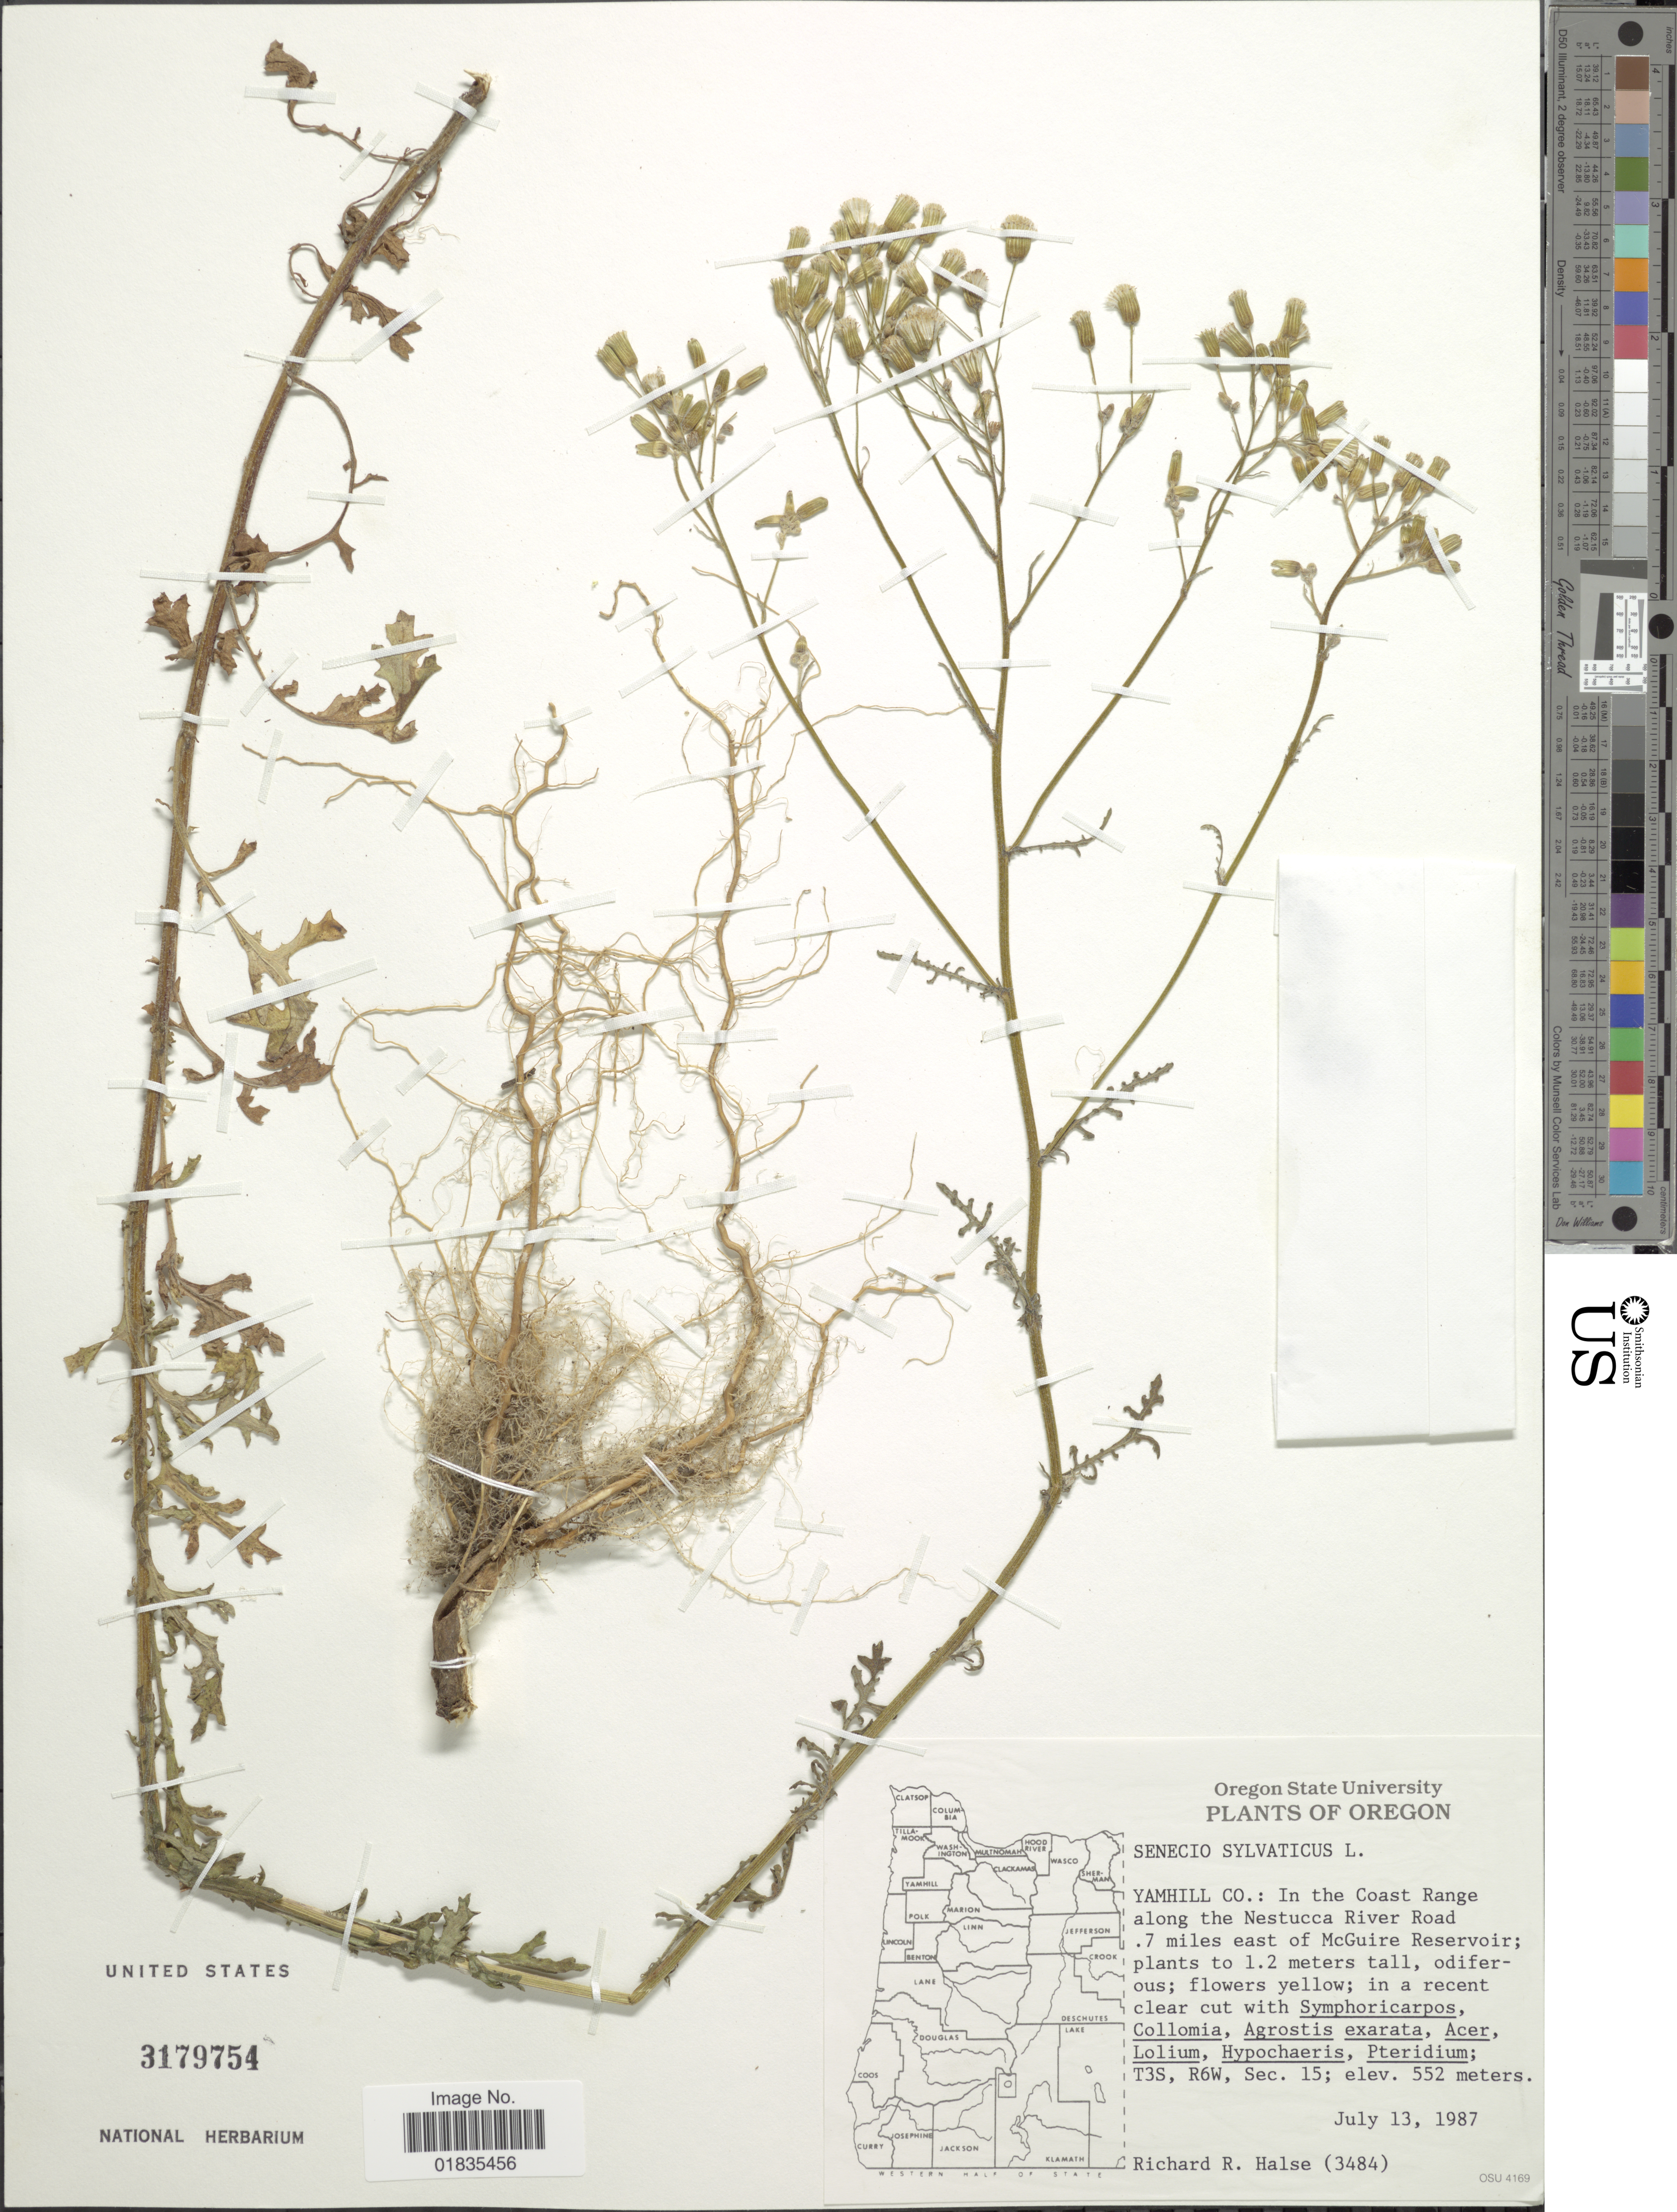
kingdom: Plantae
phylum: Tracheophyta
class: Magnoliopsida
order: Asterales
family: Asteraceae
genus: Senecio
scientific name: Senecio sylvaticus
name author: L.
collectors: R. Halse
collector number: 3484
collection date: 1987-07-13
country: United States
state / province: Oregon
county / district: Yamhill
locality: Yamhill Co.: in the Coast Range along the Nestucca River Road, .7 miles east of McGuire Reservour, T3S, R6W, Sec. 15.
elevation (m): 552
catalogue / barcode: US 3179754